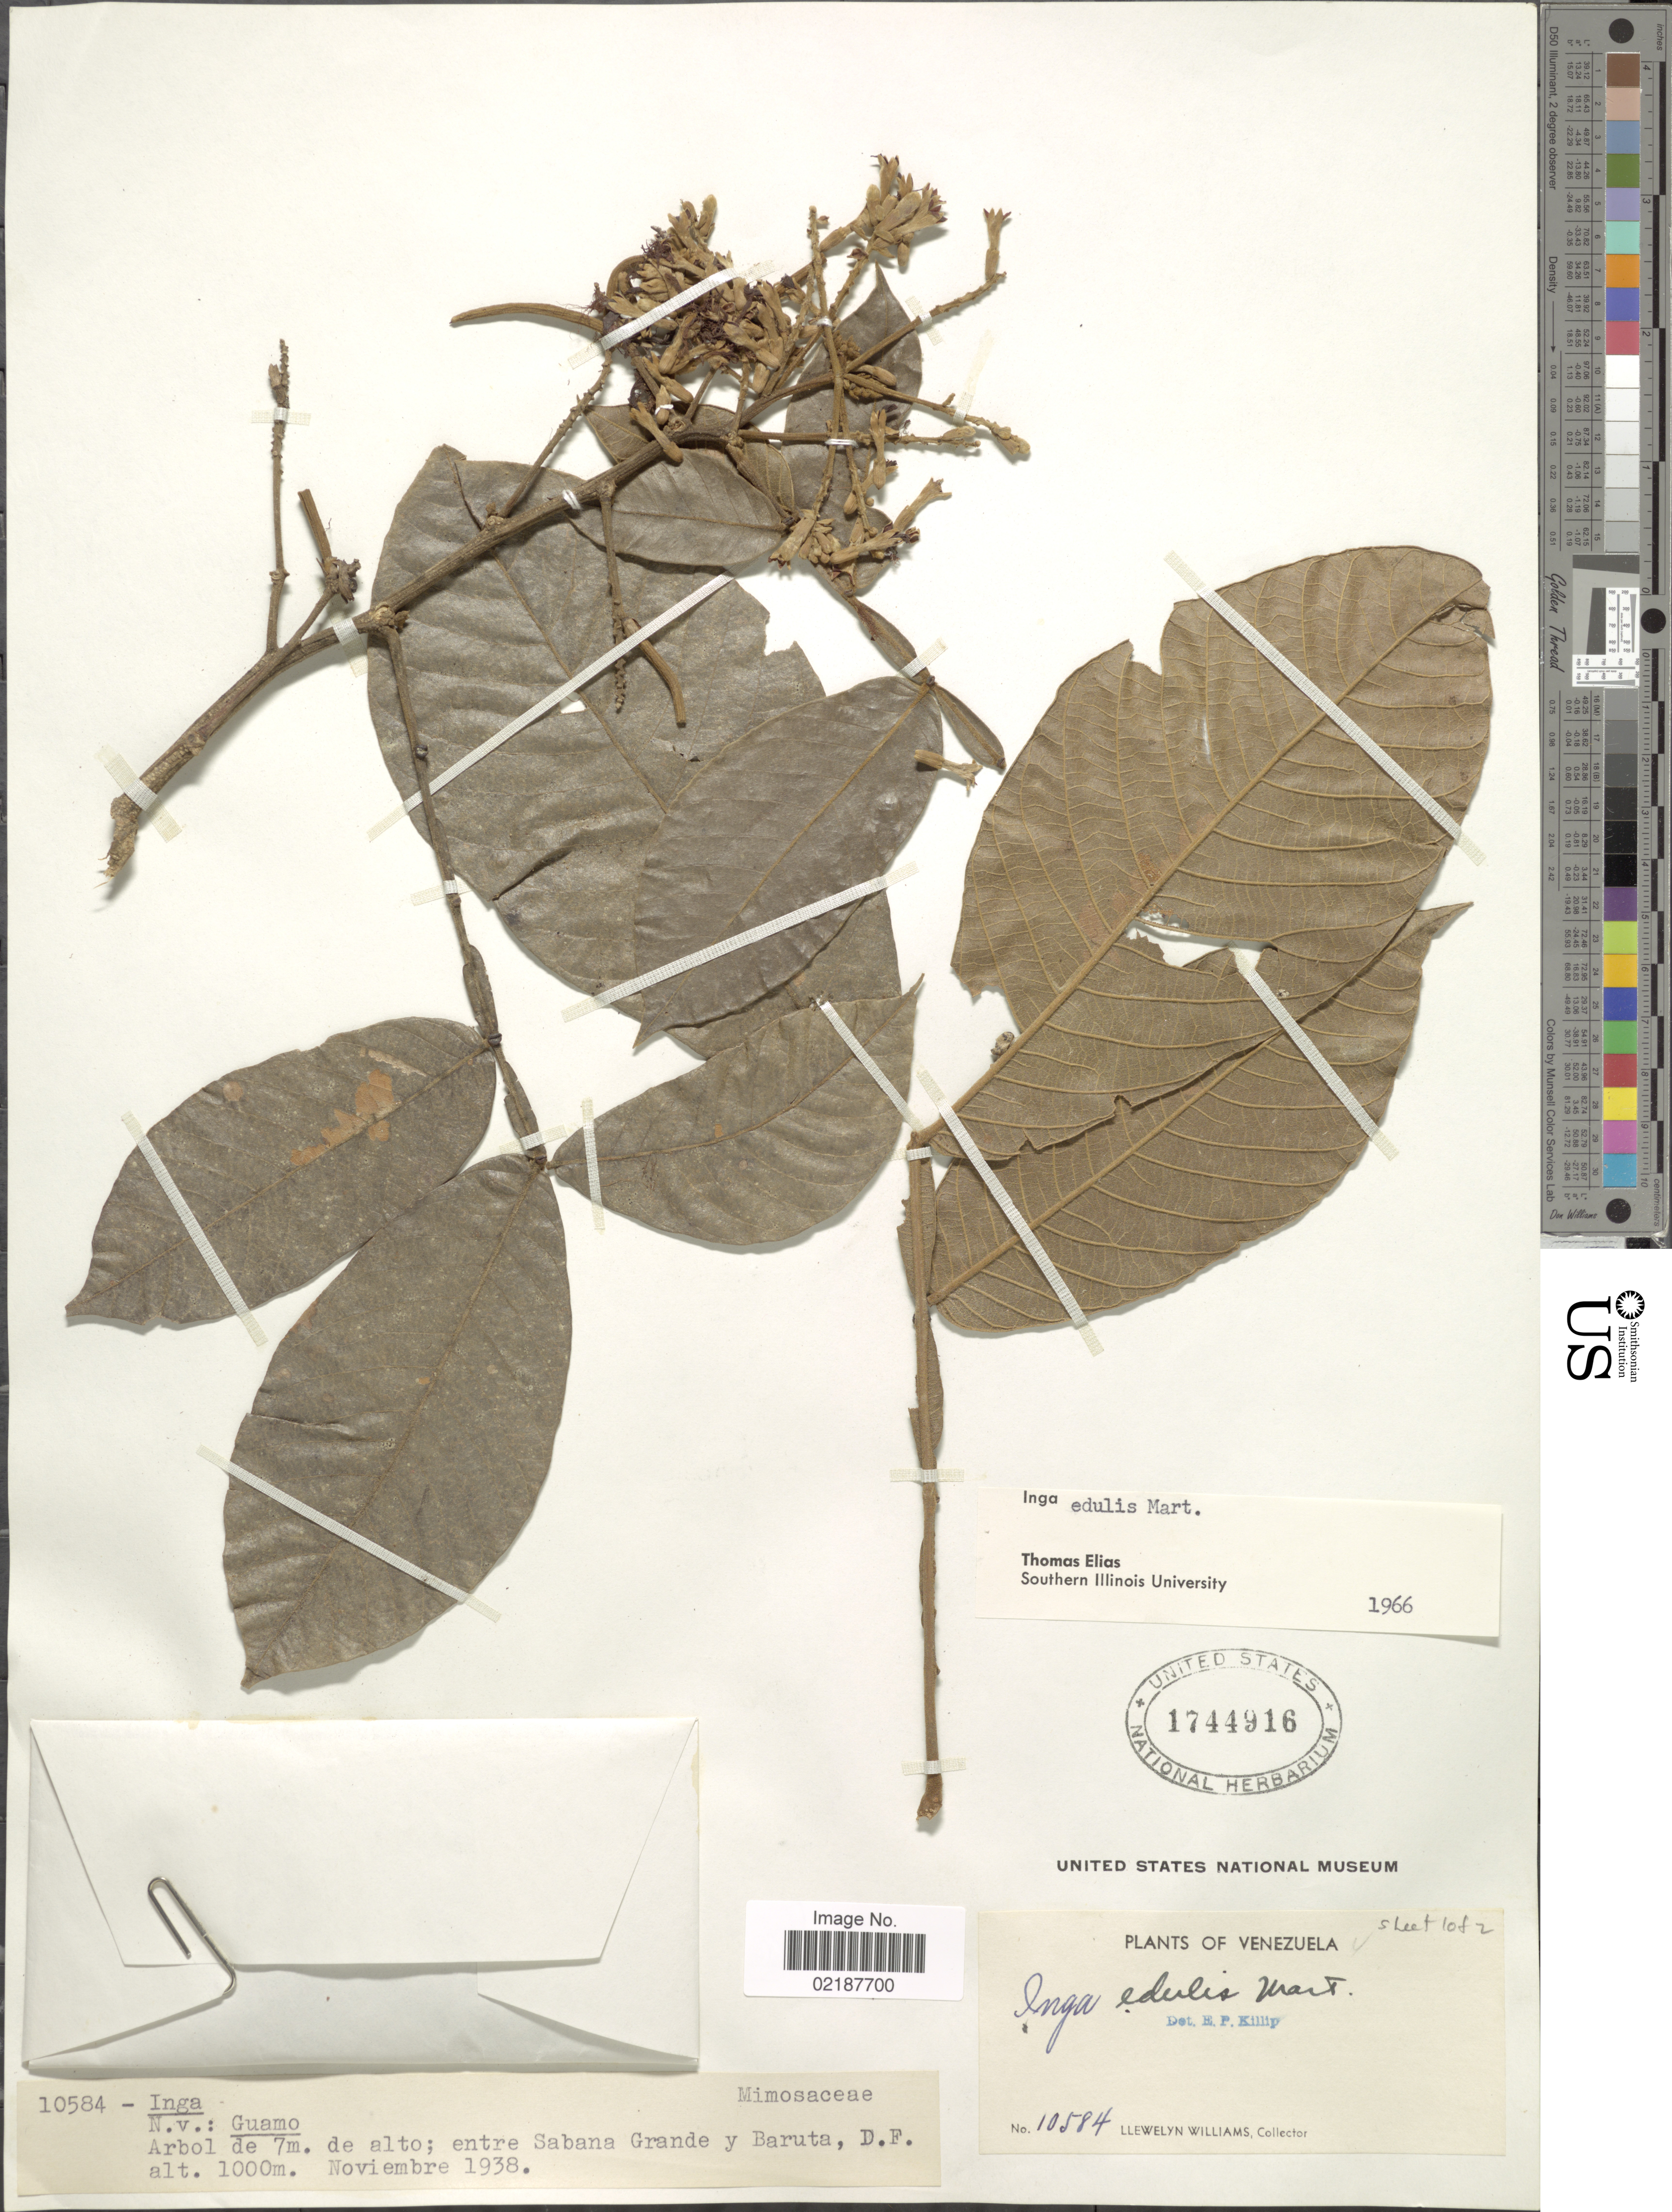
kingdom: Plantae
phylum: Tracheophyta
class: Magnoliopsida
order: Fabales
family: Fabaceae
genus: Inga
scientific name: Inga edulis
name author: Mart.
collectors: Ll. Williams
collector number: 10584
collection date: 1938-11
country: Venezuela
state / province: Distrito Federal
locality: Entre Sabana Grande y Baruta, D.F.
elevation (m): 1000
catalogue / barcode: US 1744916